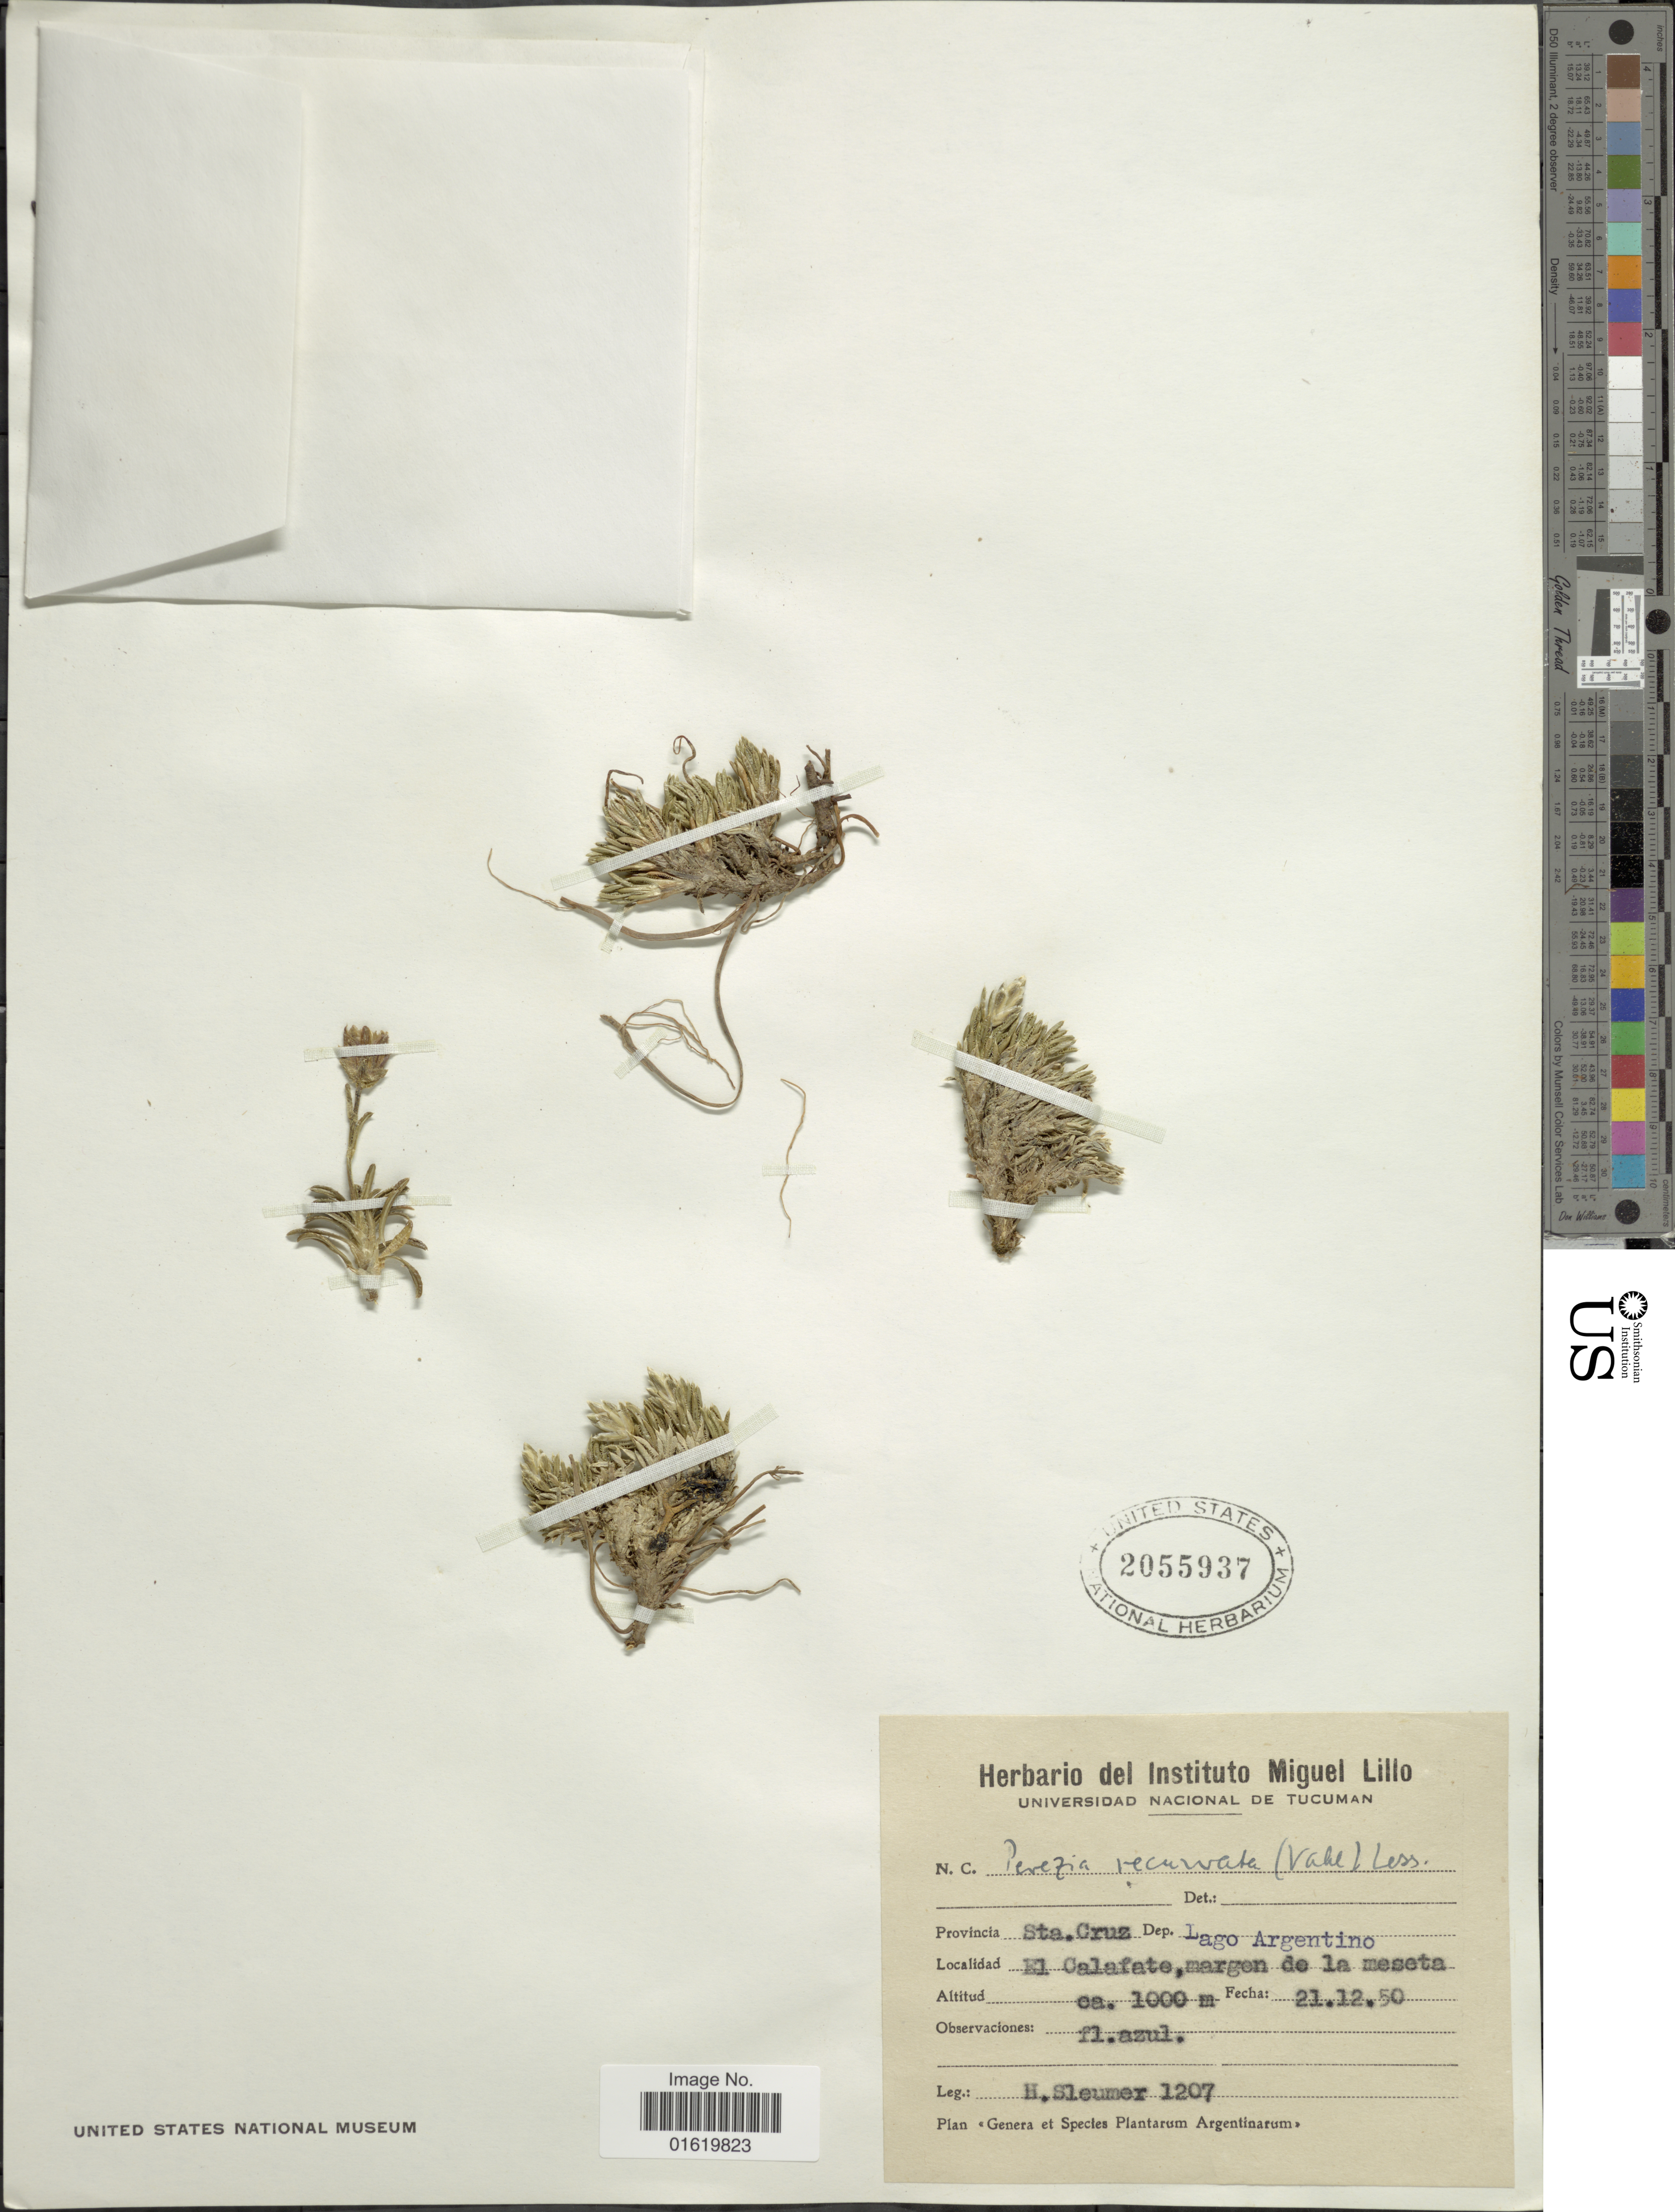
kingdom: Plantae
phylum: Tracheophyta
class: Magnoliopsida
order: Asterales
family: Asteraceae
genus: Perezia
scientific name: Perezia recurvata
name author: Less.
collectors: H. O. Sleumer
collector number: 1207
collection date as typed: Transcribed d/m/y: 21/12/50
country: Argentina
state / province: Santa Cruz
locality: Provincia Sta. Cruz. Dep. Lago Argentino. Kl Calafate, margen de la meseta.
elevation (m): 1000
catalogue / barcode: US 2055937